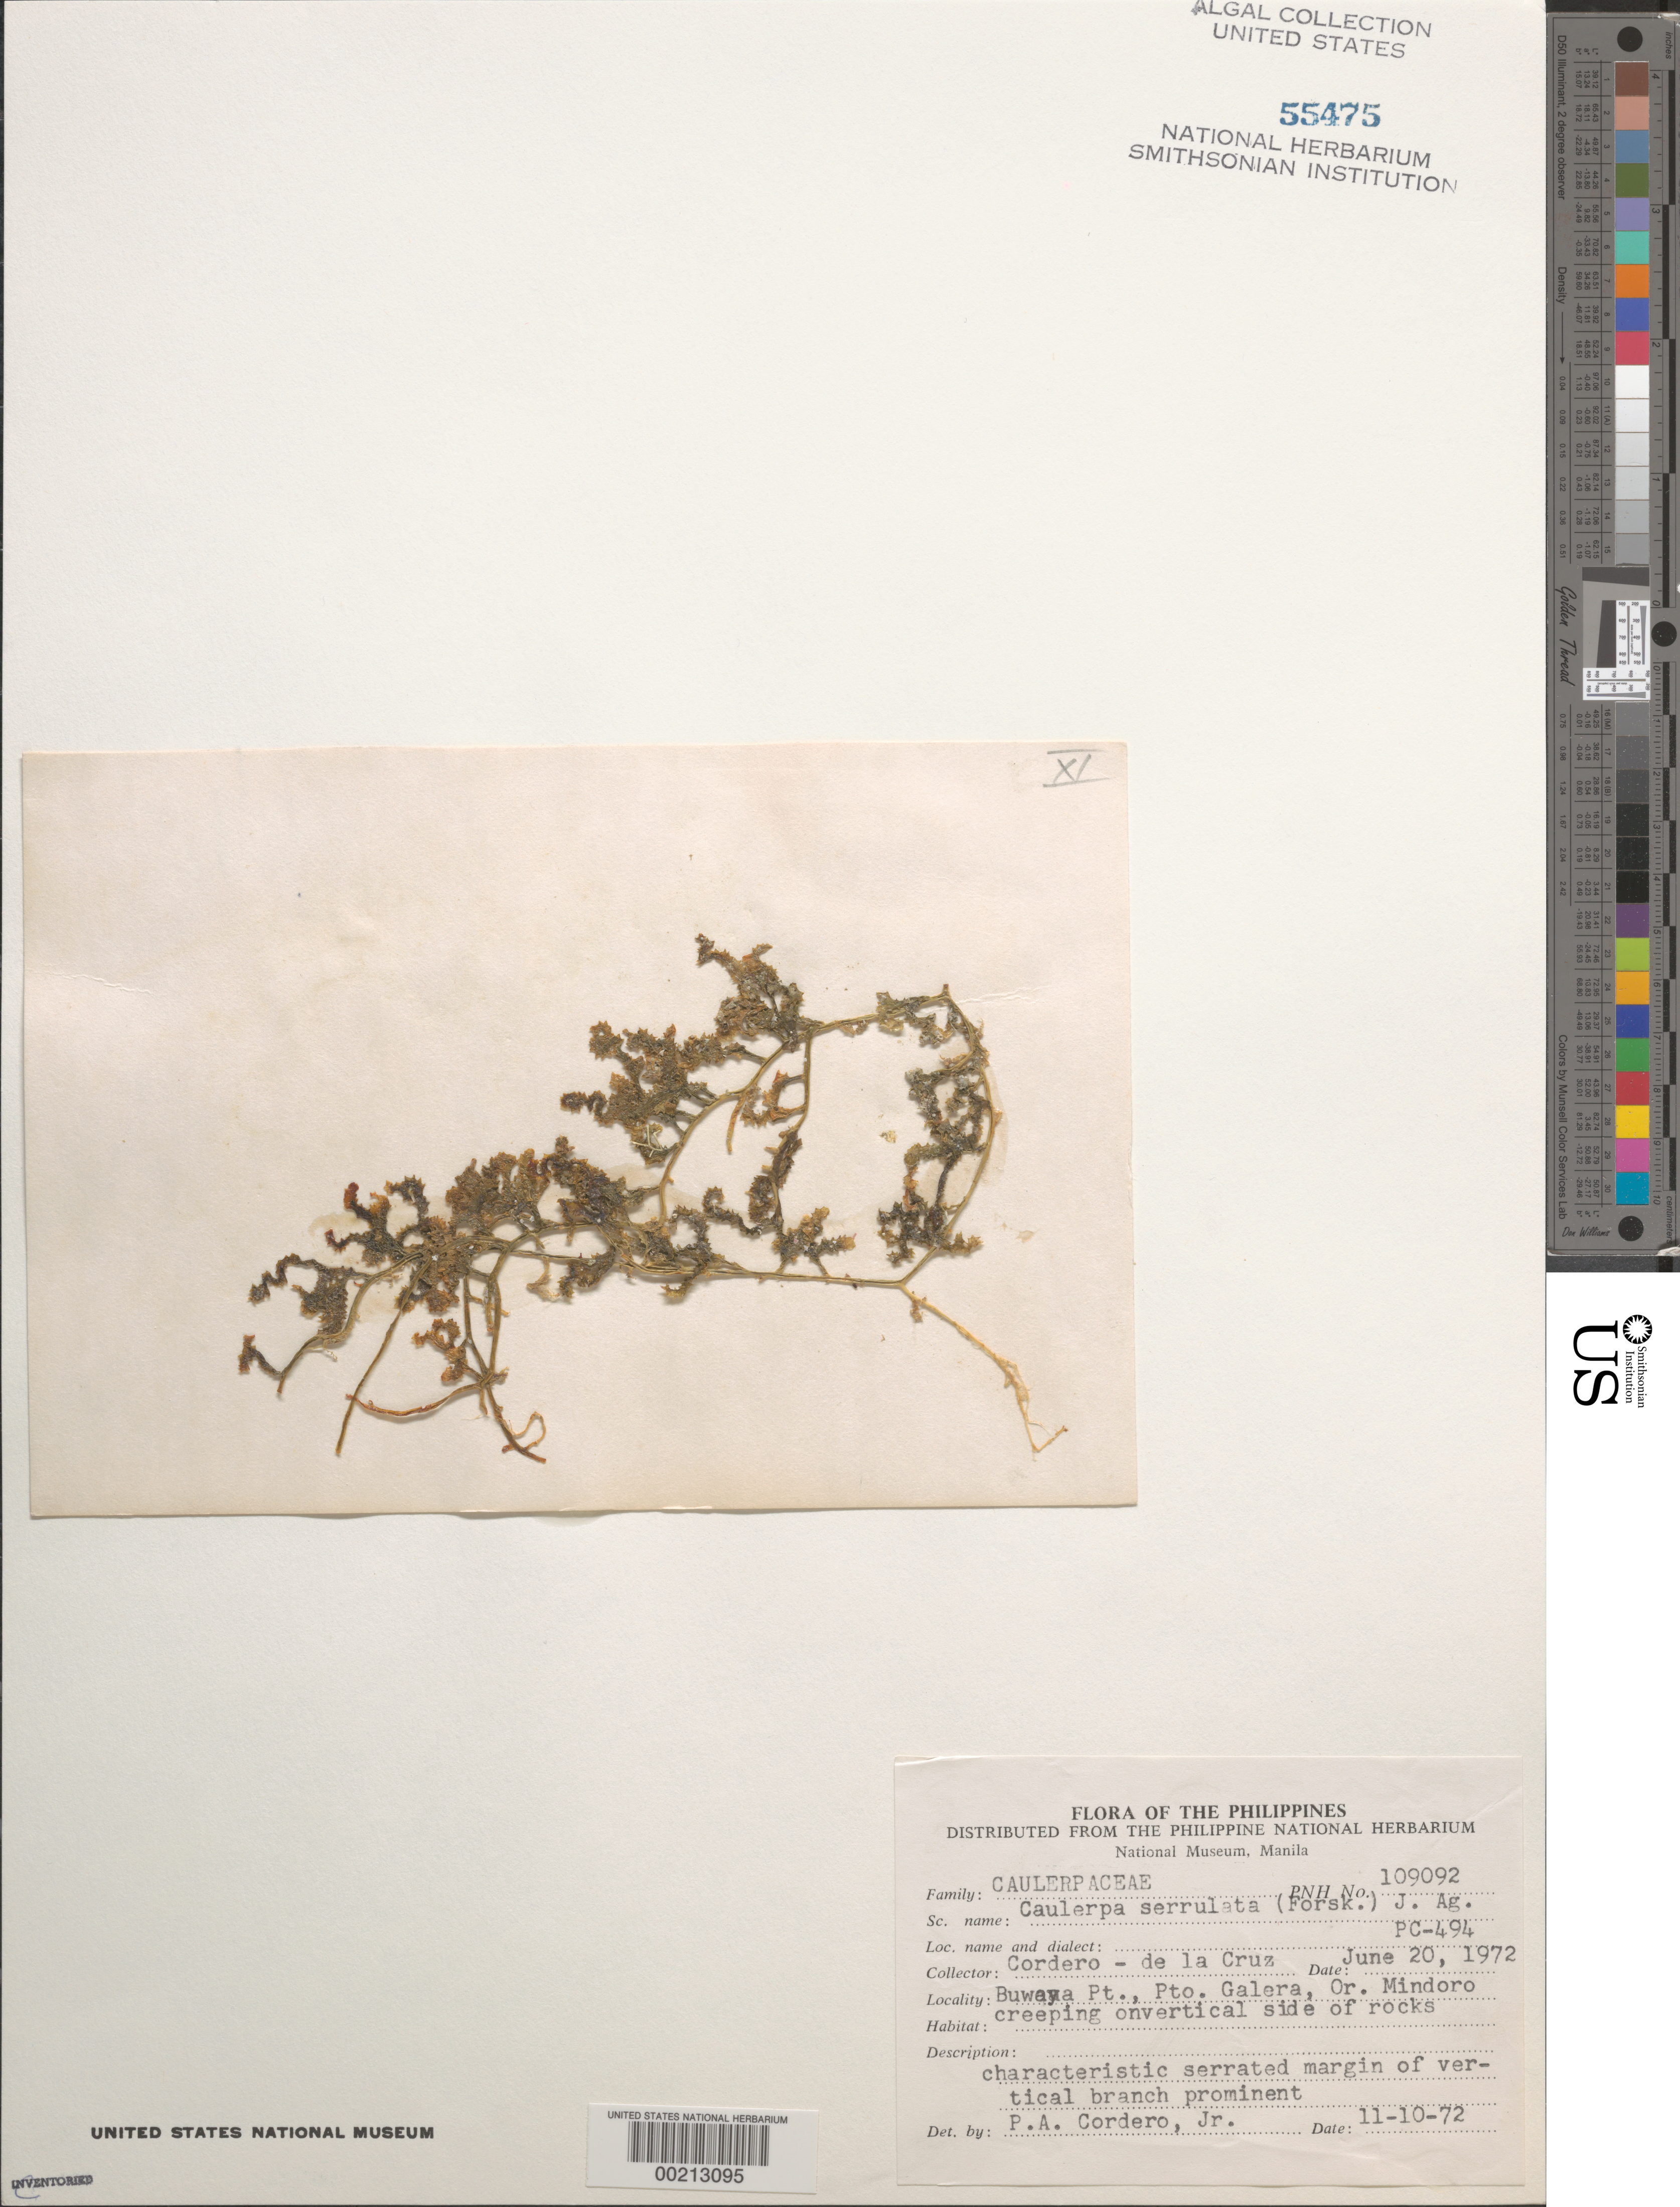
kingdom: Plantae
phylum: Chlorophyta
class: Ulvophyceae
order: Bryopsidales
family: Caulerpaceae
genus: Caulerpa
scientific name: Caulerpa serrulata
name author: (Forssk.) J. Agardh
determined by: Cordero, P. A., Jr.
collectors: P. A. Cordero & F. de la Cruz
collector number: PC-494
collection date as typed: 20 Jun 1972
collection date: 1972-06-20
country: Philippines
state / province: Mimaropa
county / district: Mindoro Oriental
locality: Buwaya, puerto galera, mindoro oriental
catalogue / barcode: US 55475